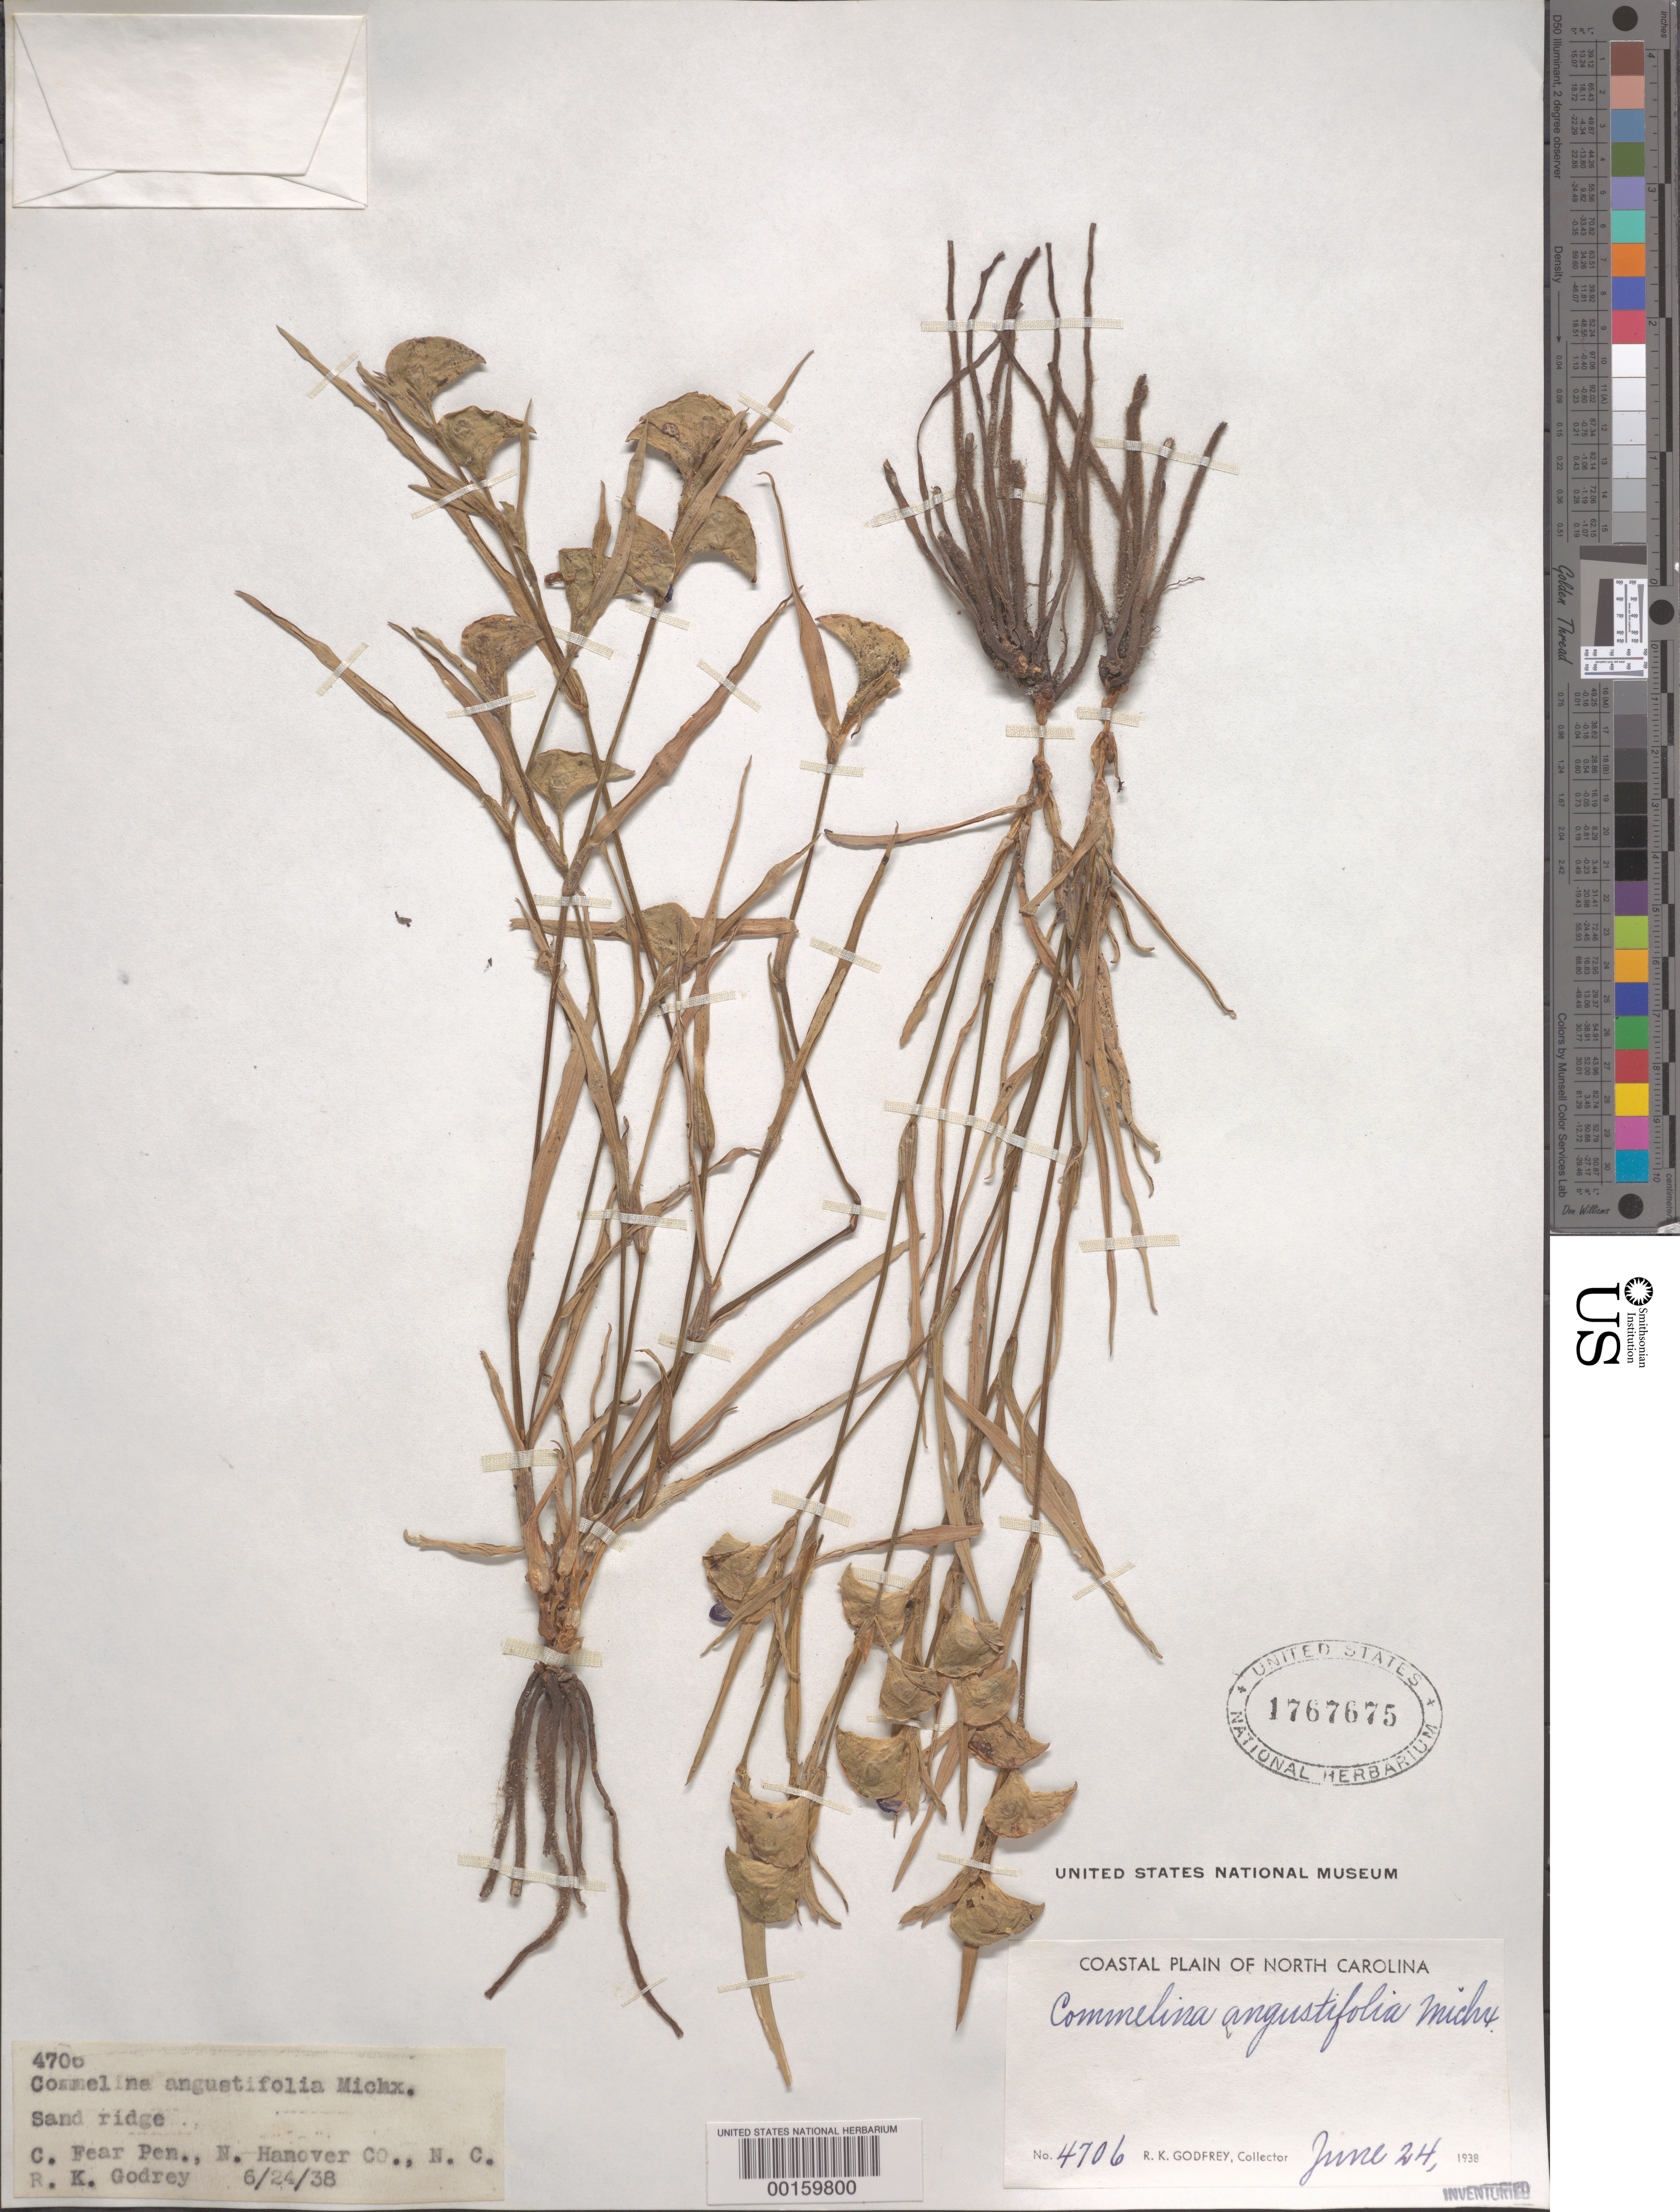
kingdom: Plantae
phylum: Tracheophyta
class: Liliopsida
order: Commelinales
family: Commelinaceae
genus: Commelina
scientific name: Commelina erecta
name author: L.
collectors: R. K. Godfrey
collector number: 4706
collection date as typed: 21 Jun 1938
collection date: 1938-06-21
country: United States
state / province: North Carolina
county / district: New Hanover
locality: Cape fear peninsula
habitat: Sandy ridge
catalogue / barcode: US 1767675